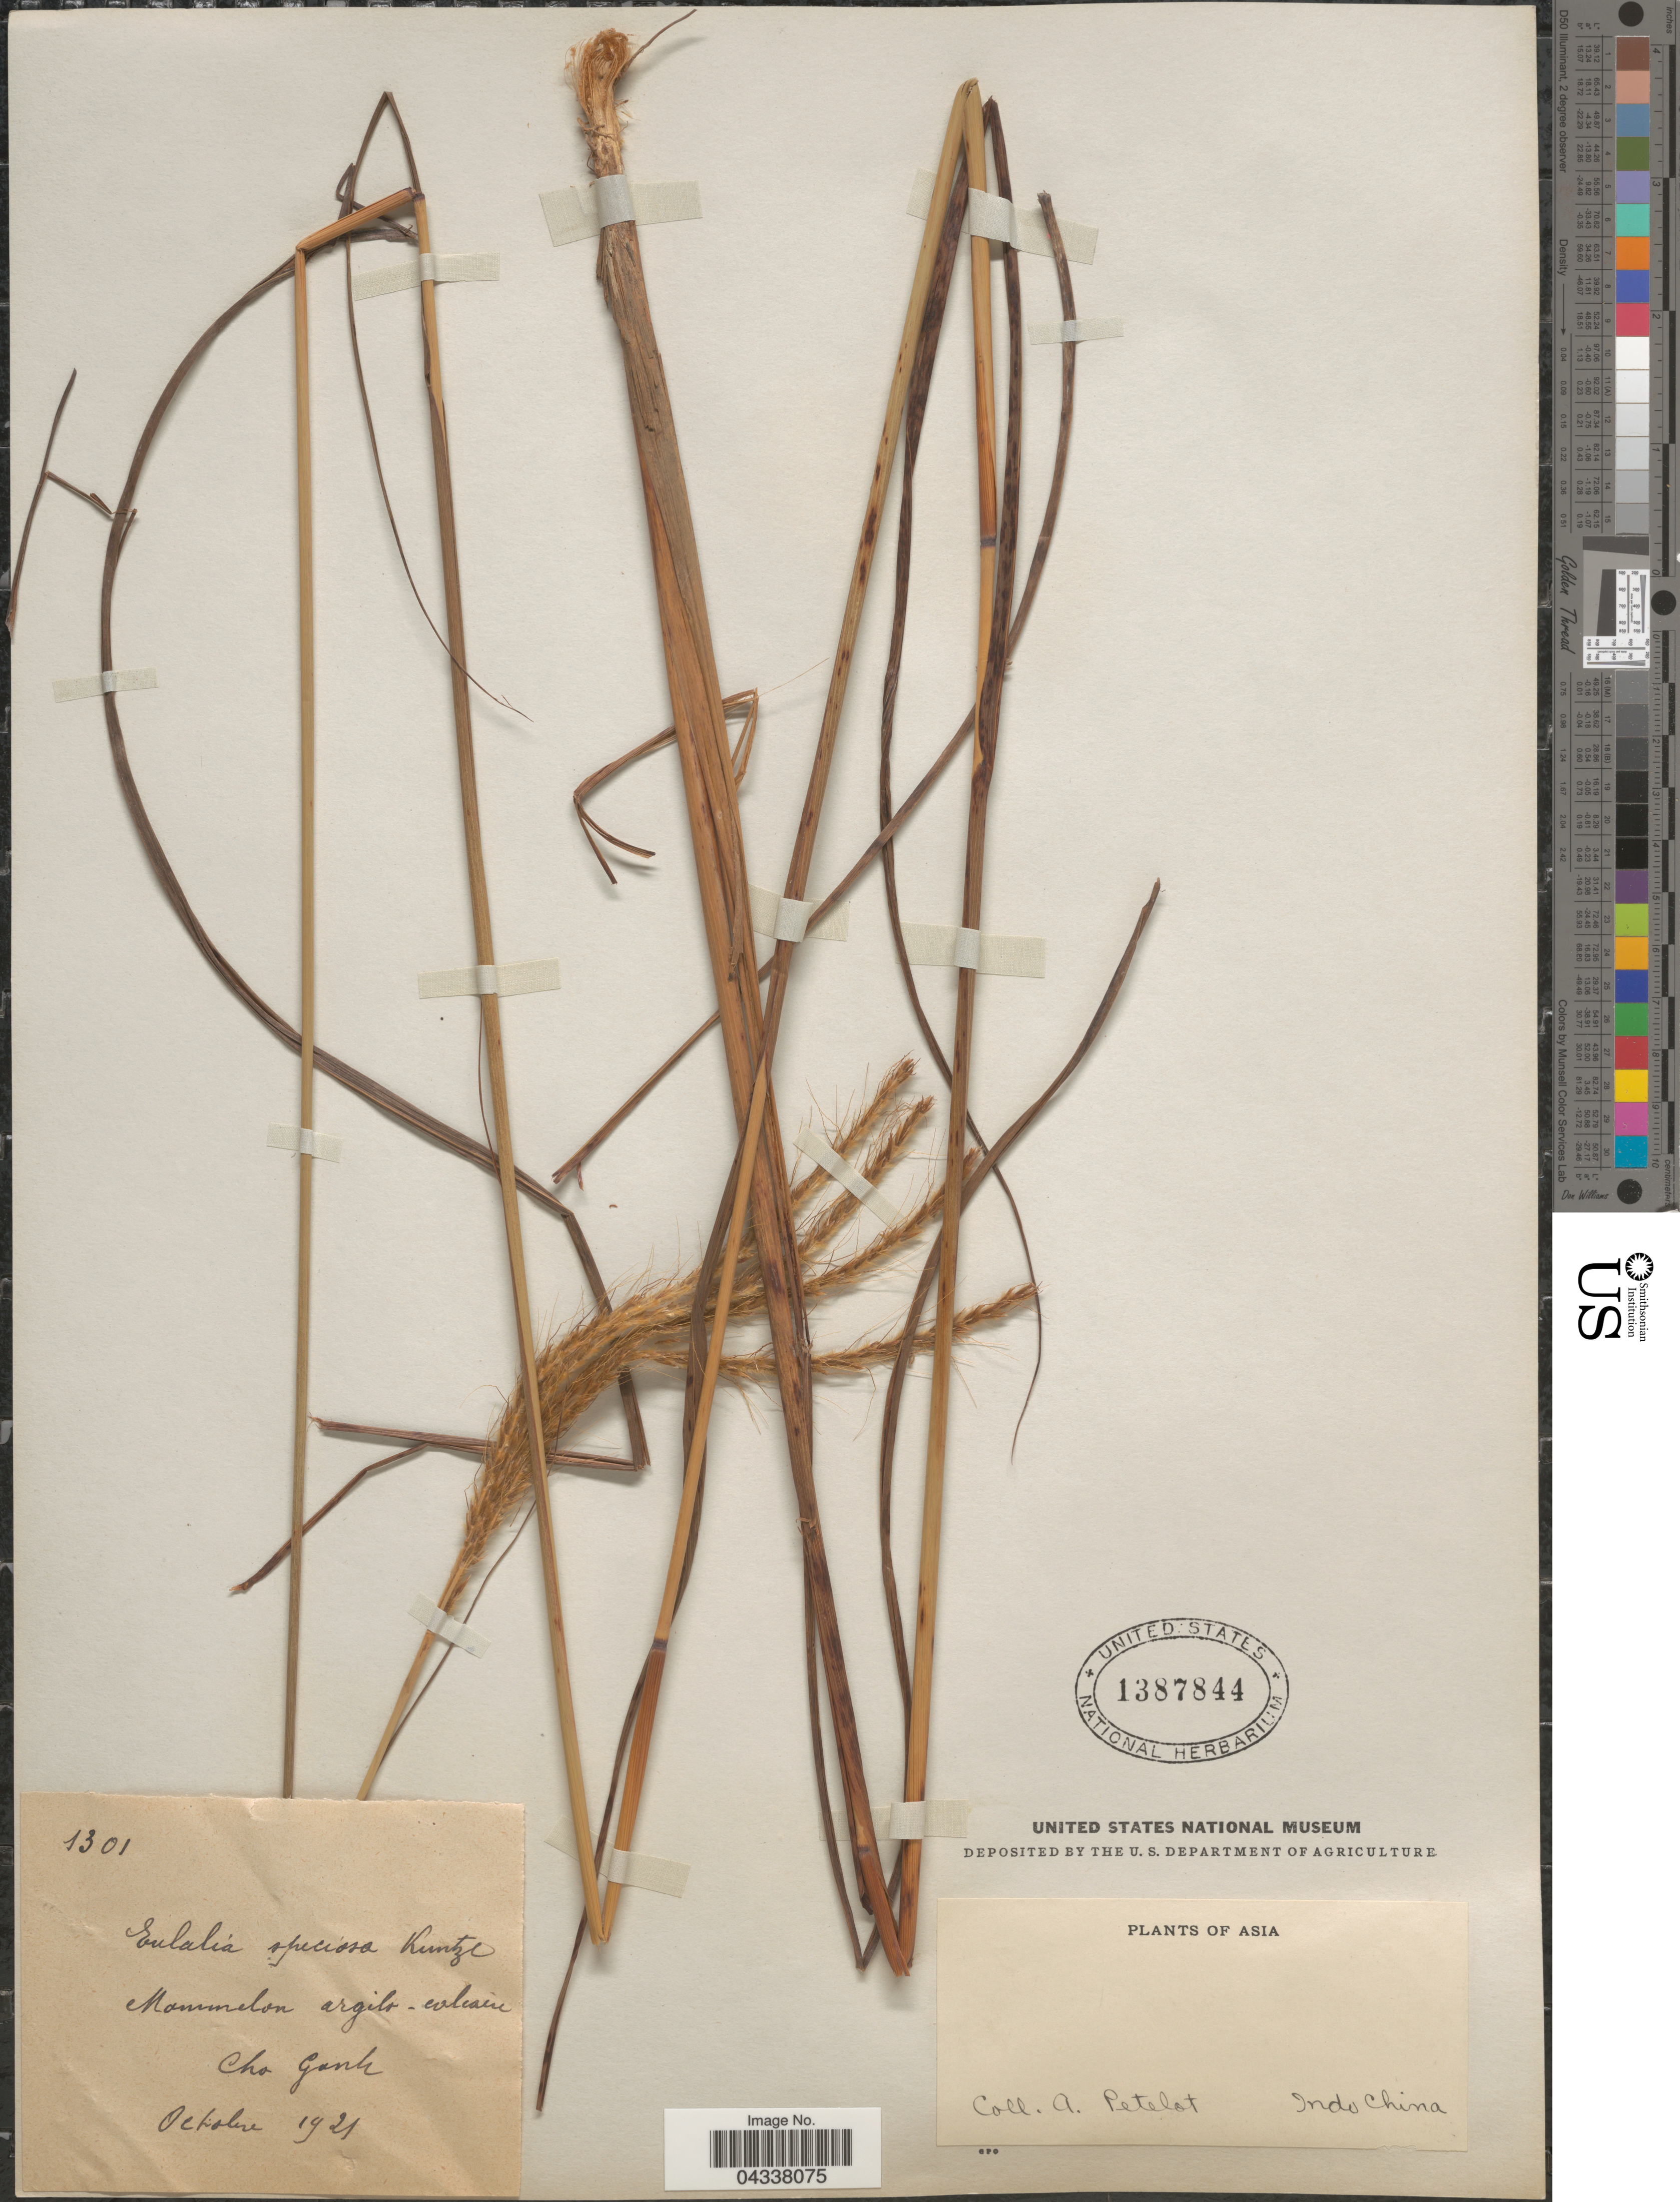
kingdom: Plantae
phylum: Tracheophyta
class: Liliopsida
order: Poales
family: Poaceae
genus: Pseudopogonatherum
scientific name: Pseudopogonatherum speciosum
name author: (Debeaux) Ohwi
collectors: A. Petelot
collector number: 1301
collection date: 1921-10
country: Vietnam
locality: Cho Ganh. Indo China. Asia.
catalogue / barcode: US 1387844